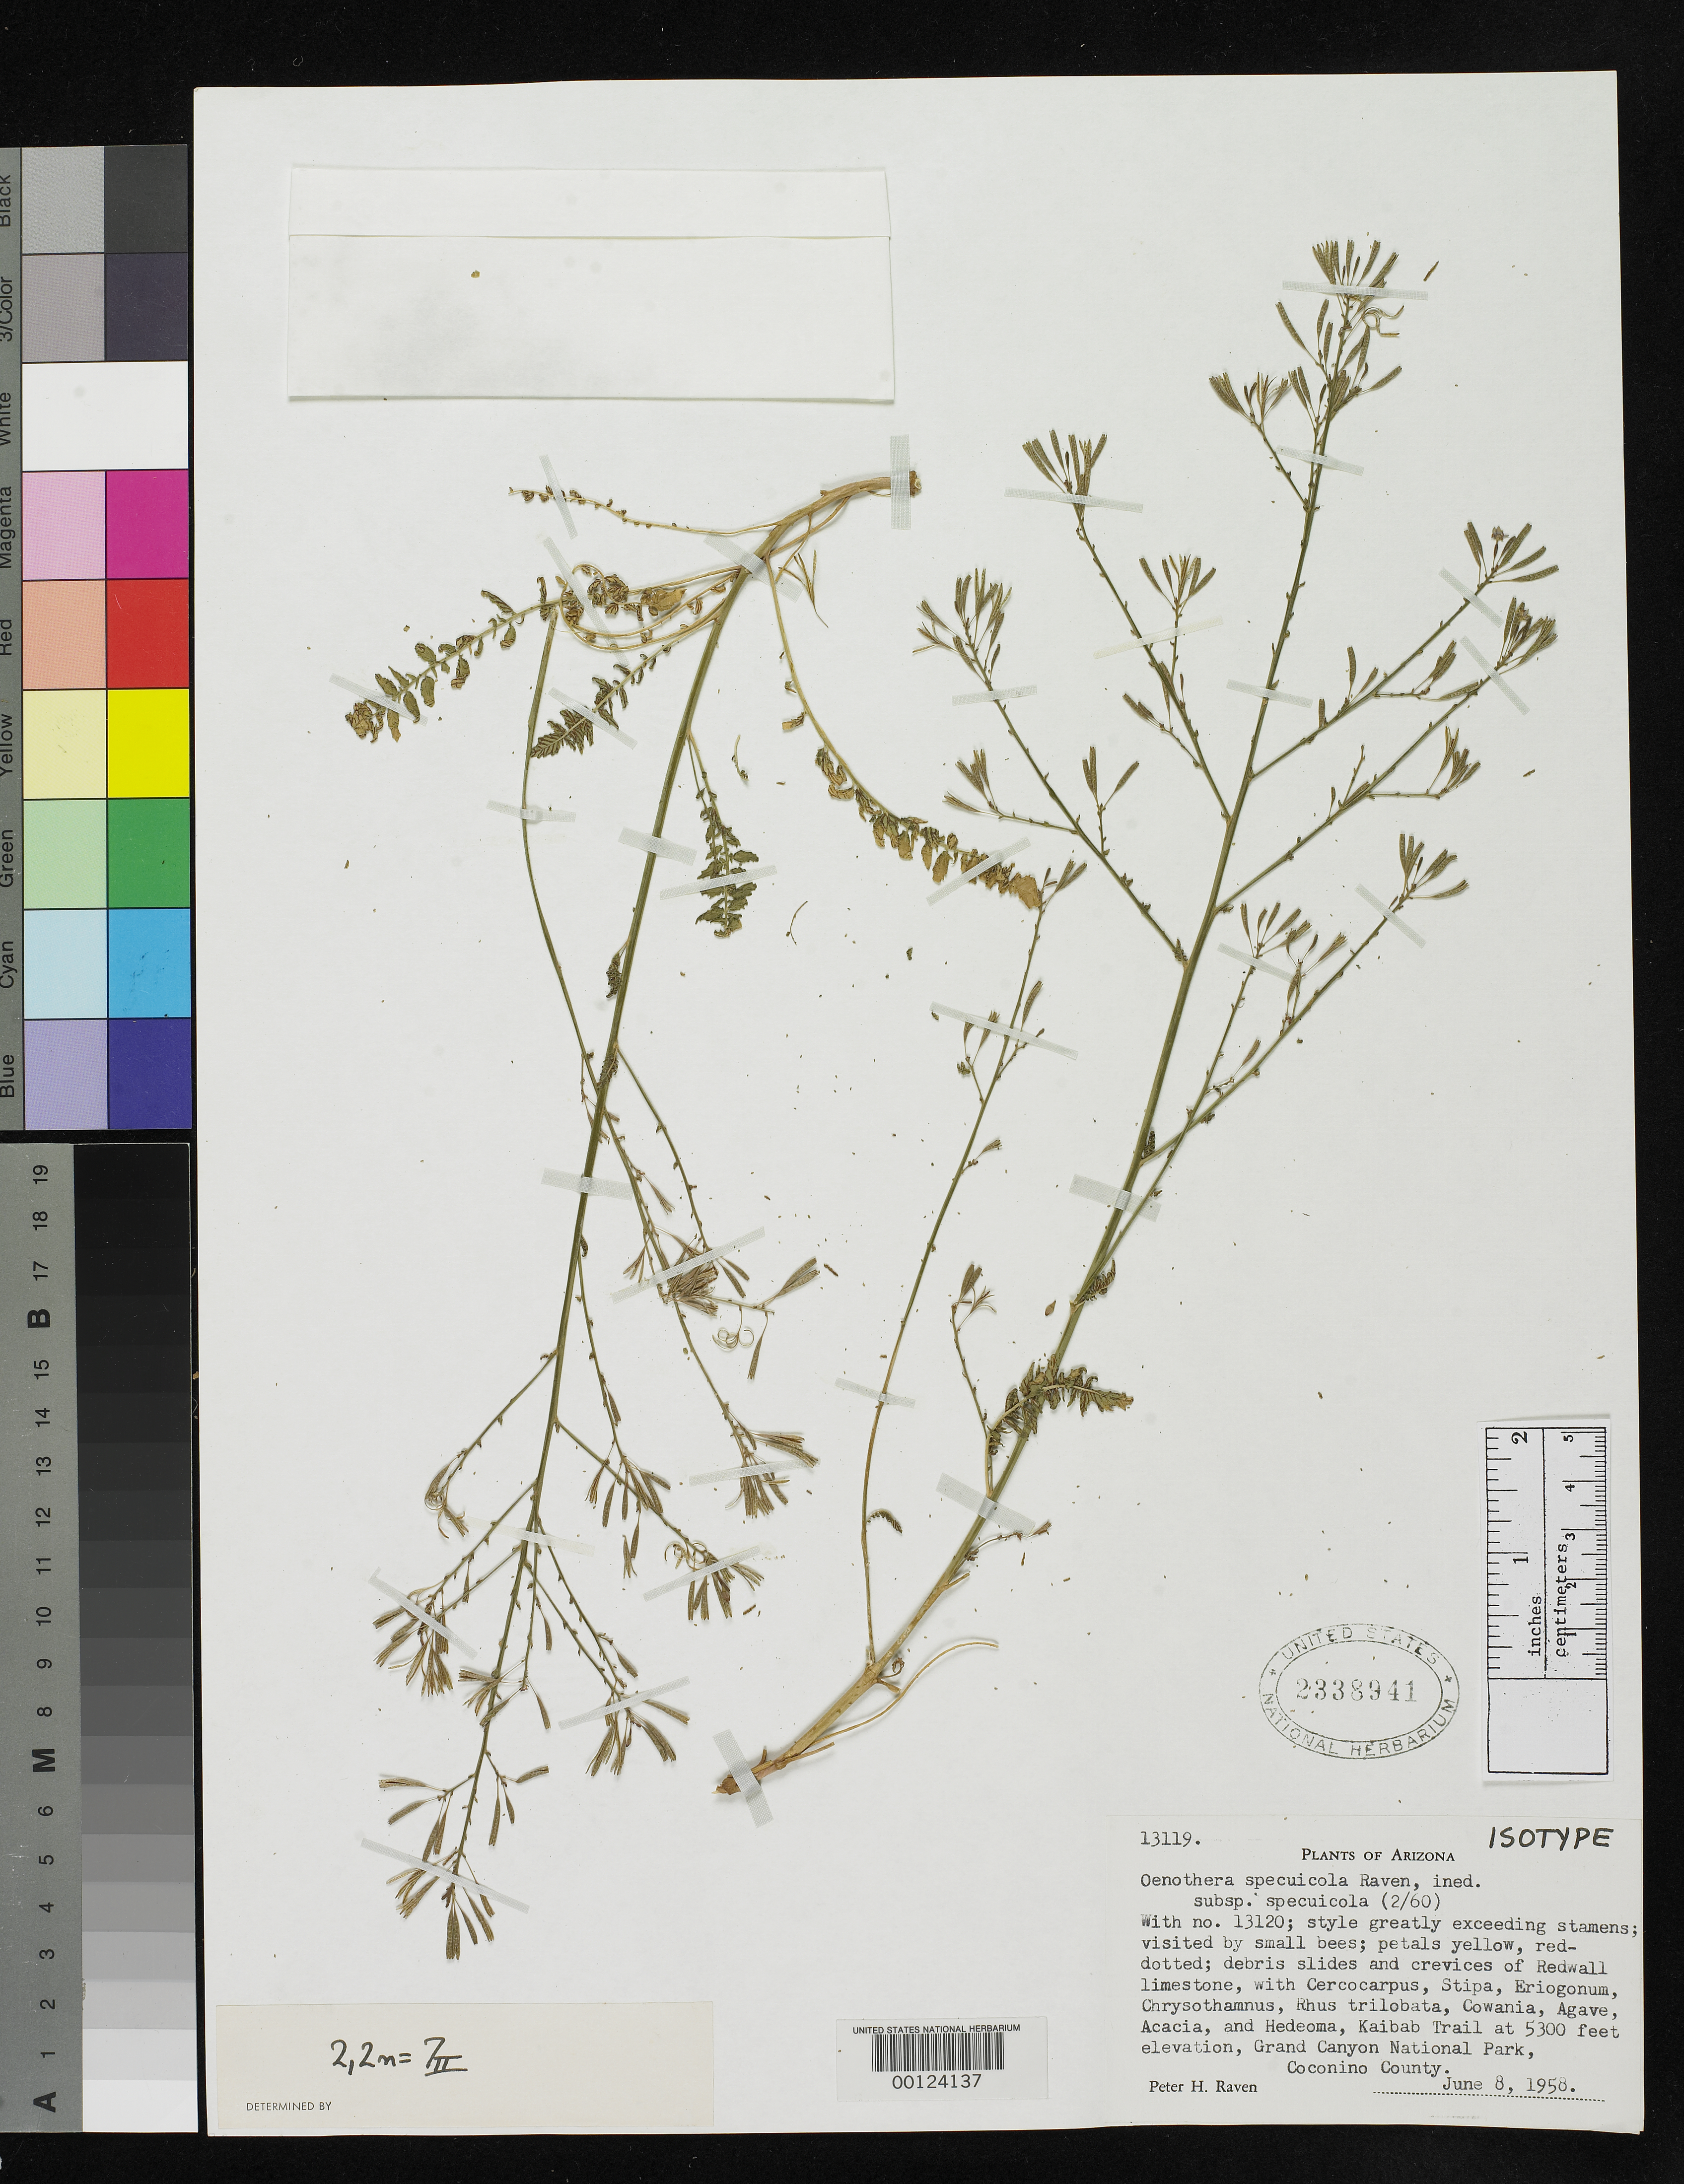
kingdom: Plantae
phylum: Tracheophyta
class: Magnoliopsida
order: Myrtales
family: Onagraceae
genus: Oenothera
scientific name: Oenothera specicola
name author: P.H. Raven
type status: Isotype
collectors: P. H. Raven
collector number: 13119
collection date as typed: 08 Jun 1958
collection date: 1958-06-08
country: United States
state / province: Arizona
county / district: Coconino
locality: Grand Canyon National Park, Kaibob Trail.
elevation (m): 1615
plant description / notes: Epithet originally published as "specuicola", corrected to "specicola" (see Wagner & Hoch 2007, Syst. Bot. Monogr. 83:135)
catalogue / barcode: US 2338941